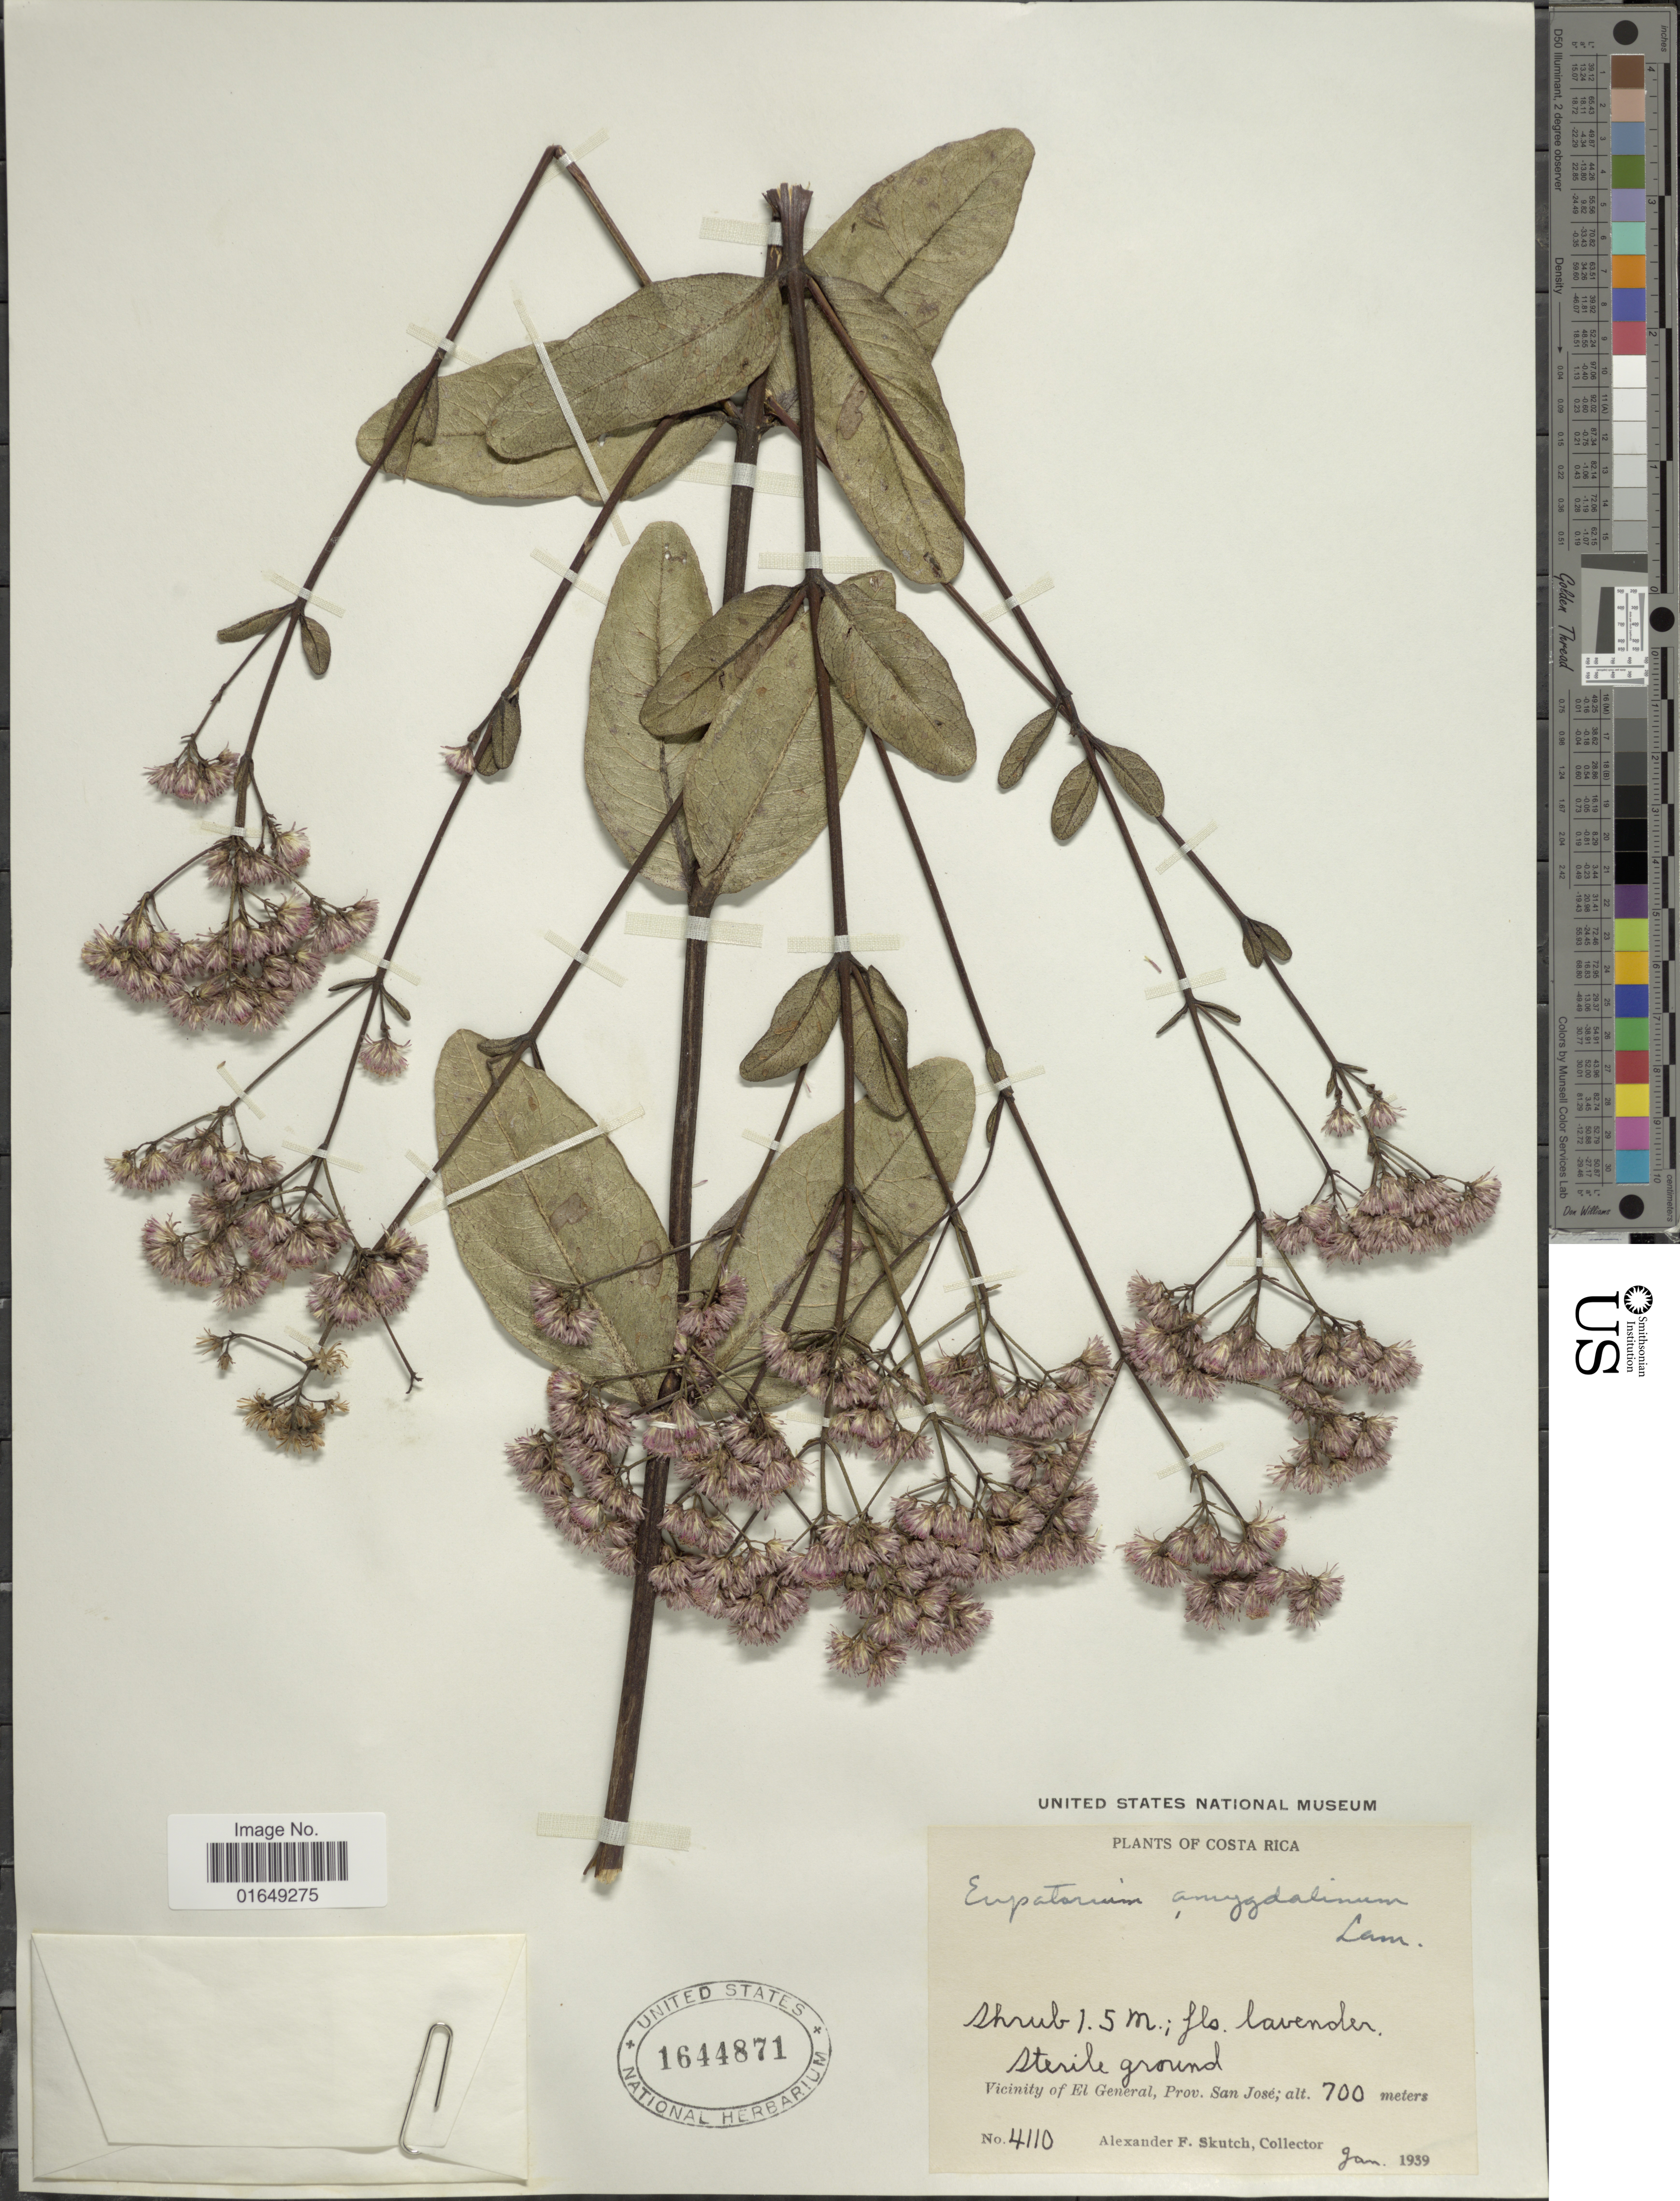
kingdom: Plantae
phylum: Tracheophyta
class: Magnoliopsida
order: Asterales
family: Asteraceae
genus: Ayapana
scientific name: Ayapana amygdalina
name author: (Lam.) R.M. King & H. Rob.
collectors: A. F. Skutch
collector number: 4110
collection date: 1939-01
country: Costa Rica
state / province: San José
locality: Sterile ground, vicinity of El General.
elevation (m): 700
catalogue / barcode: US 1644871